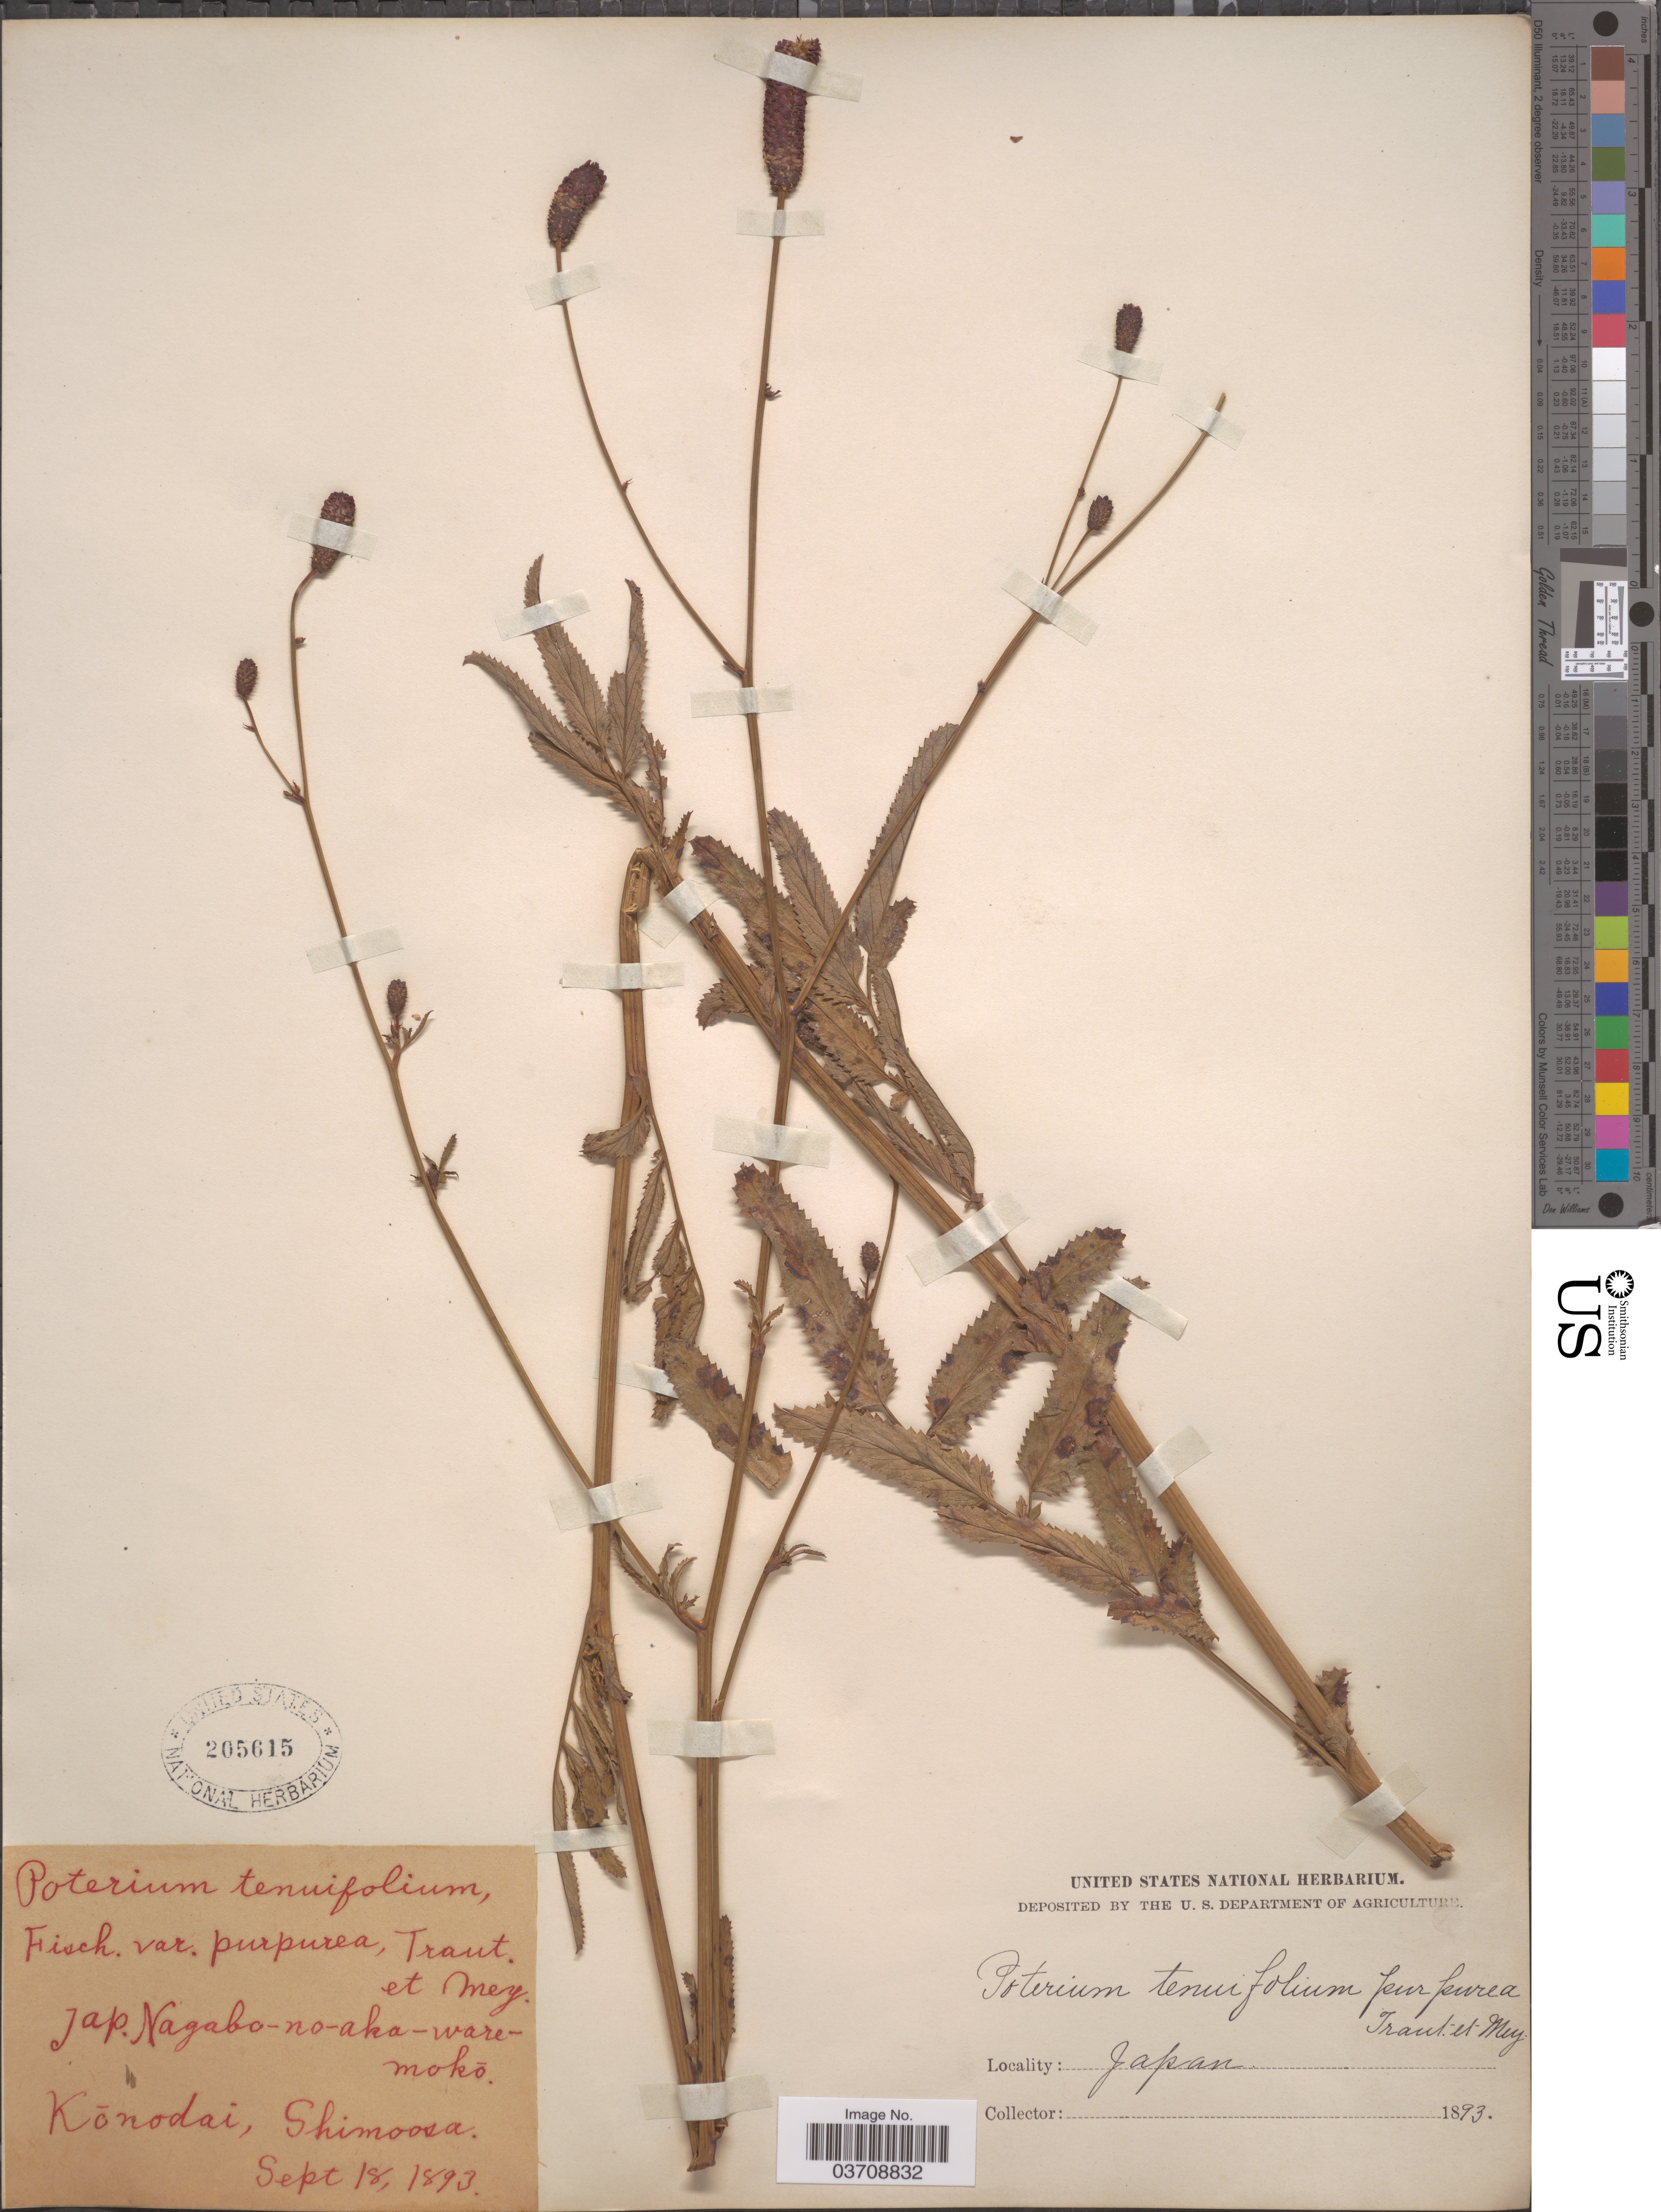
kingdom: Plantae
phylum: Tracheophyta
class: Magnoliopsida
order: Rosales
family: Rosaceae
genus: Sanguisorba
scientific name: Sanguisorba tenuifolia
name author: Fisch. ex Link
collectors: ex herb. United States National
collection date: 1893-09-18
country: Japan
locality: Kōnadai, Shimoosa.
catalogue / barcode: US 205615